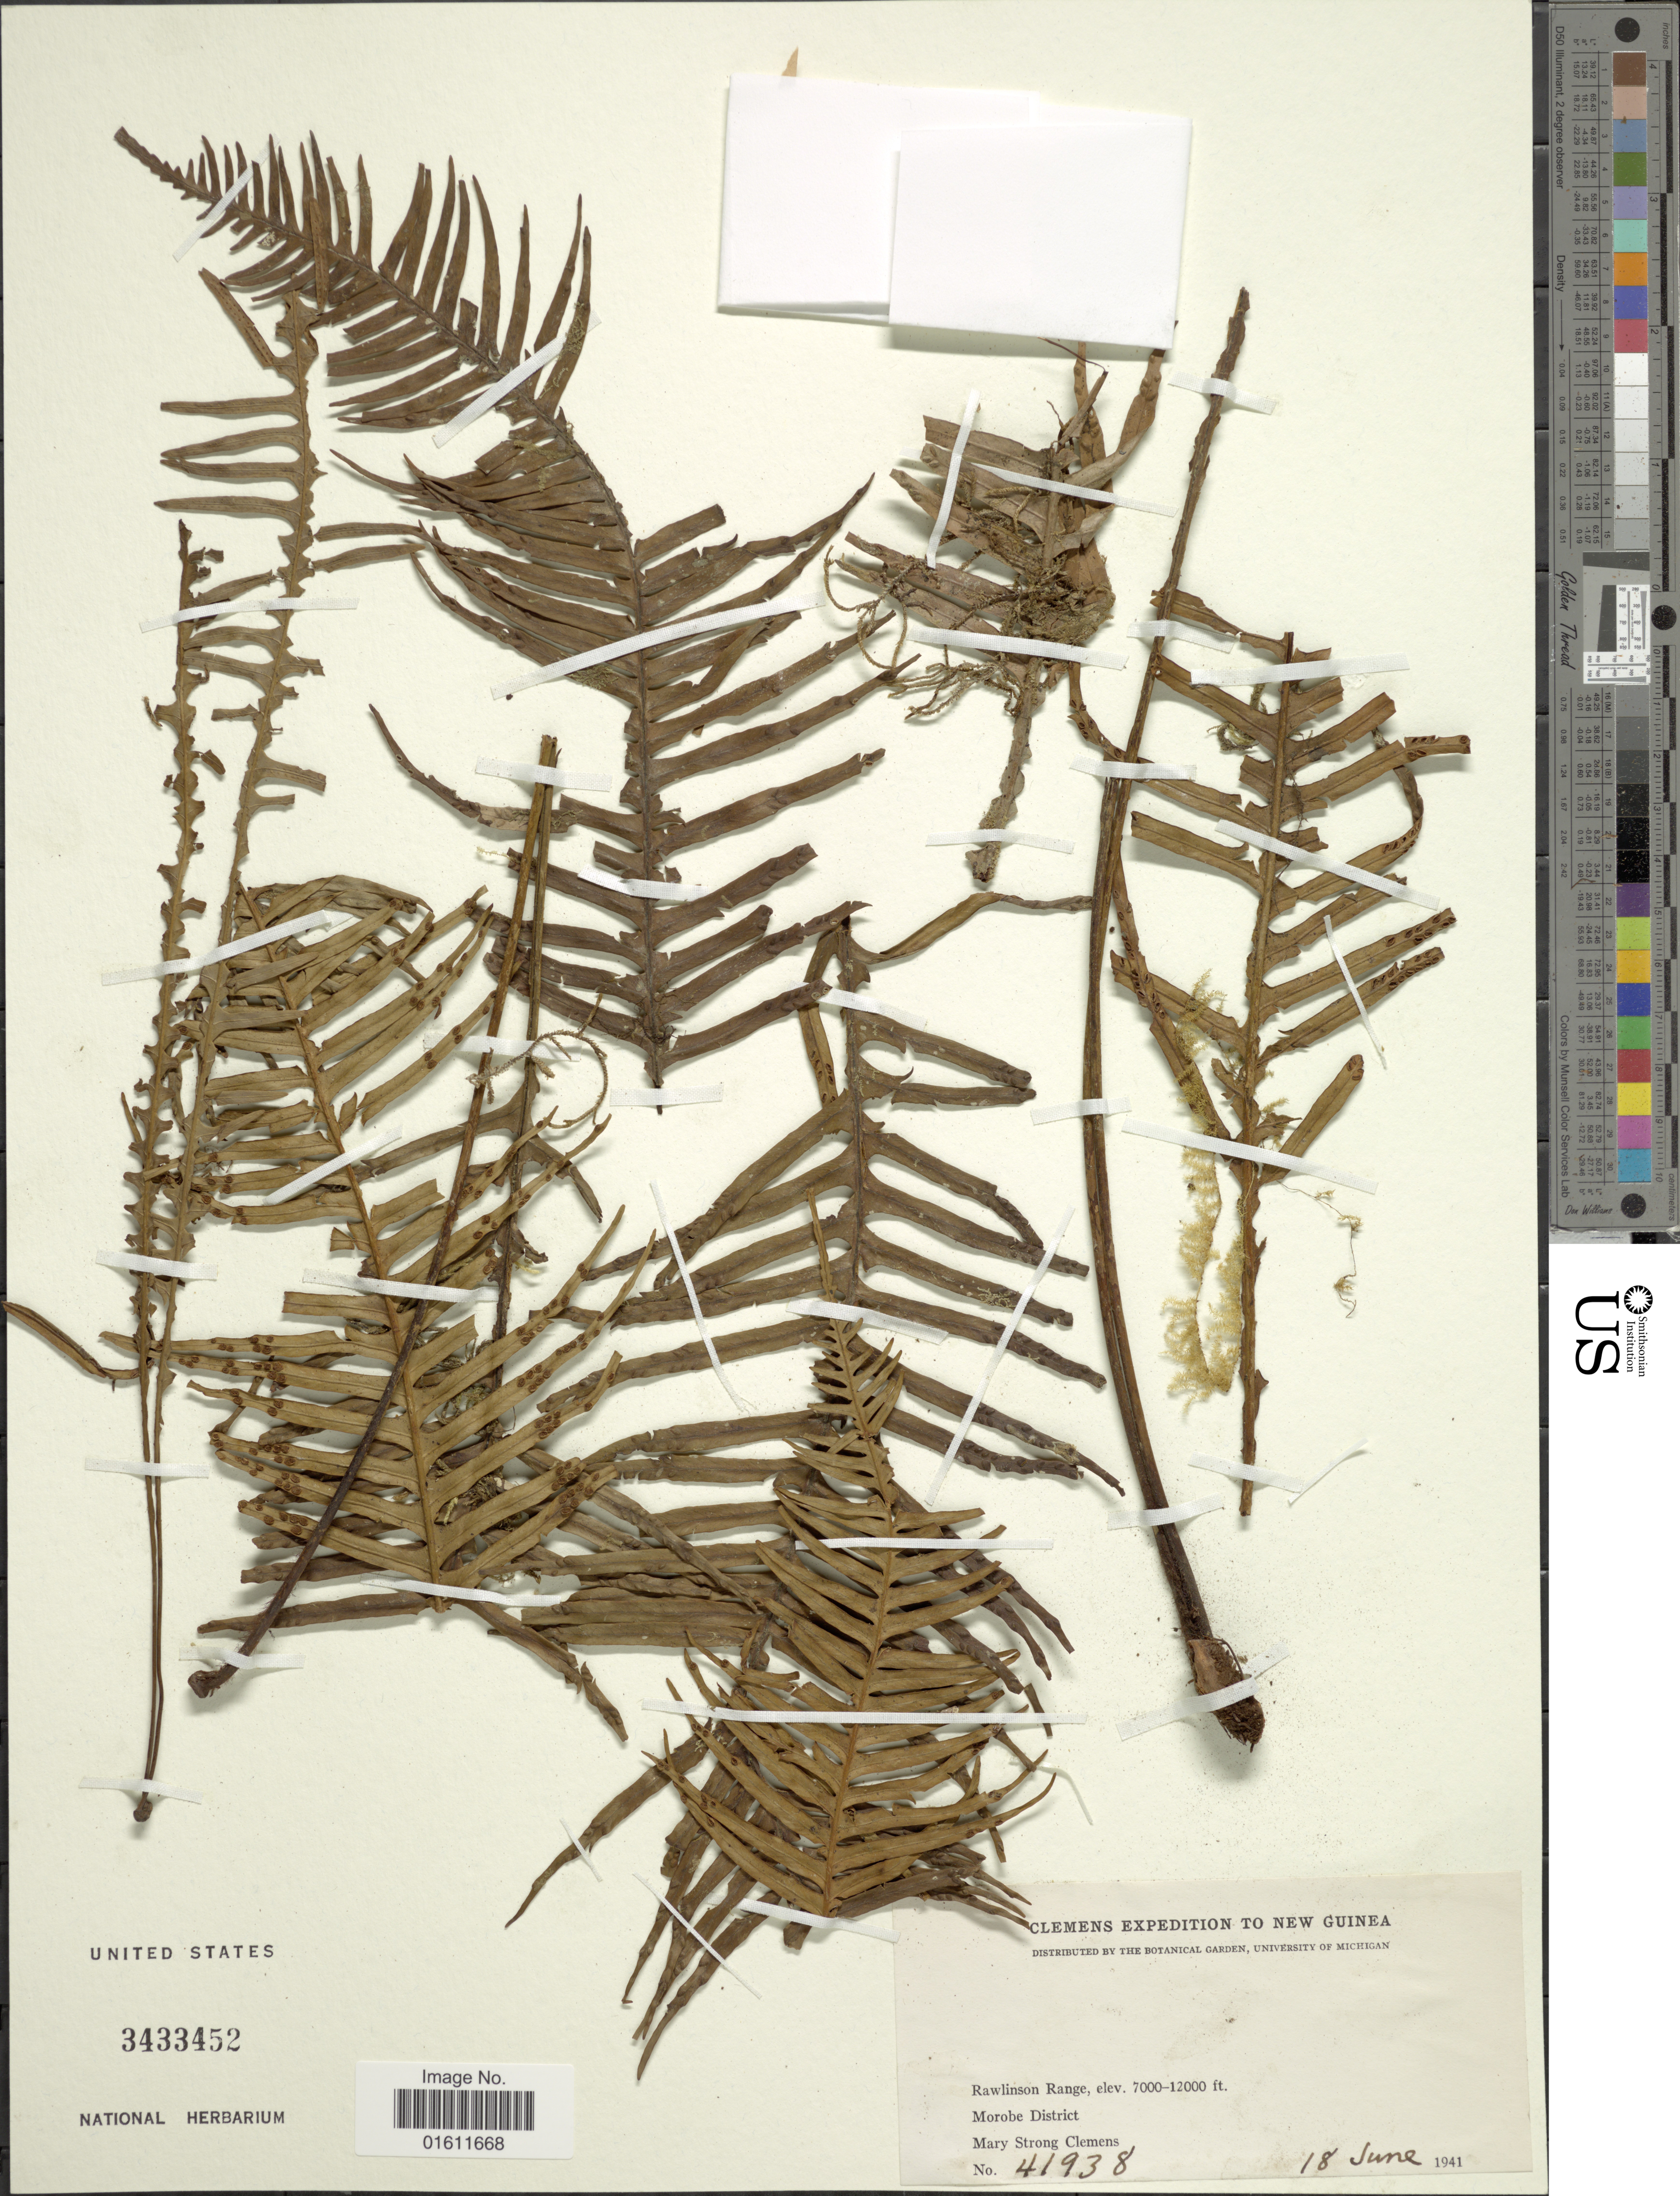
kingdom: Plantae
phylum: Tracheophyta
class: Polypodiopsida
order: Polypodiales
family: Polypodiaceae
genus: Prosaptia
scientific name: Prosaptia multicaudata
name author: (Copel.) Parris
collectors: M. S. Clemens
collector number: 41938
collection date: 1941-06-18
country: Papua New Guinea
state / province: Morobe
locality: Rawlinson Range.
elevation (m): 2134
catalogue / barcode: US 3433452